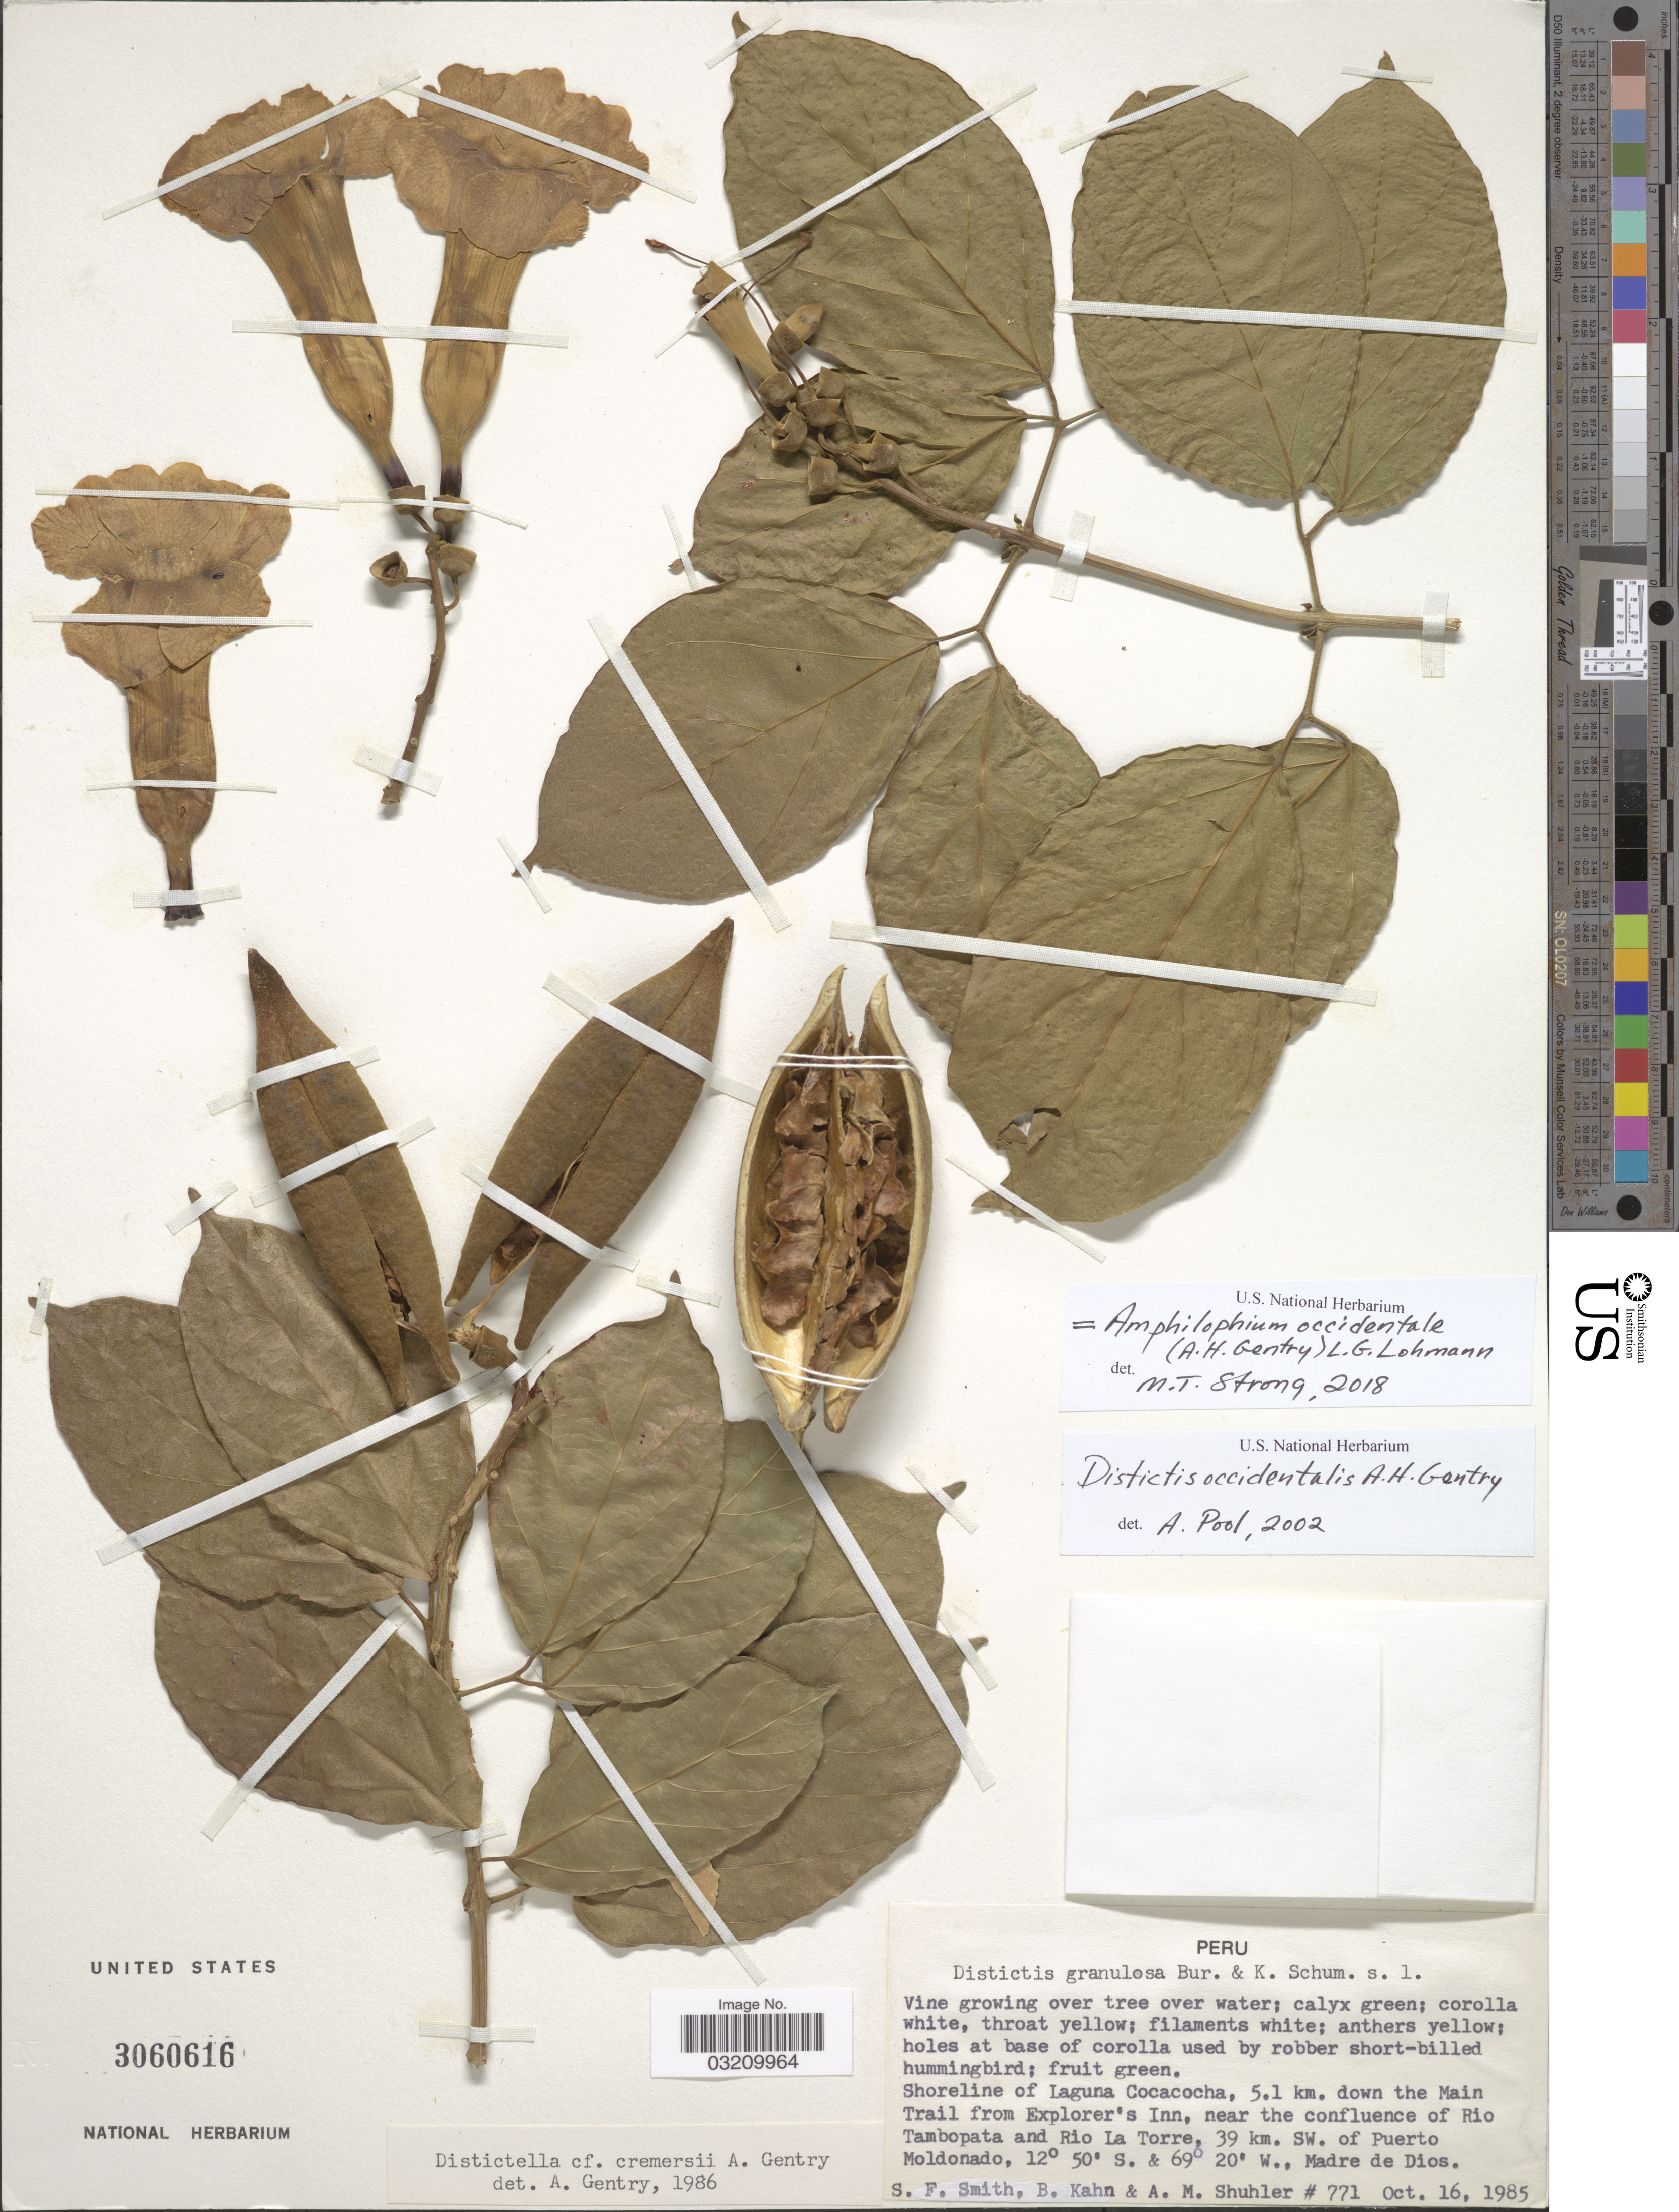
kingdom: Plantae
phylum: Tracheophyta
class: Magnoliopsida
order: Lamiales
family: Bignoniaceae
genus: Amphilophium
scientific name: Amphilophium occidentale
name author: (A.H. Gentry) L.G. Lohmann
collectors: S.F. Smith, B. Kahn & A. Shuhler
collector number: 771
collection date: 1985-10-16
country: Peru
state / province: Madre de Dios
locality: Shoreline of Laguna Cocacocha, 5.1 km. down the Main Trail from Explorer's Inn, near the confluence of Rio Tambopata and Rio La Torre, 39 km. SW. of Puerto Moldonado.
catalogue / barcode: US 3060616